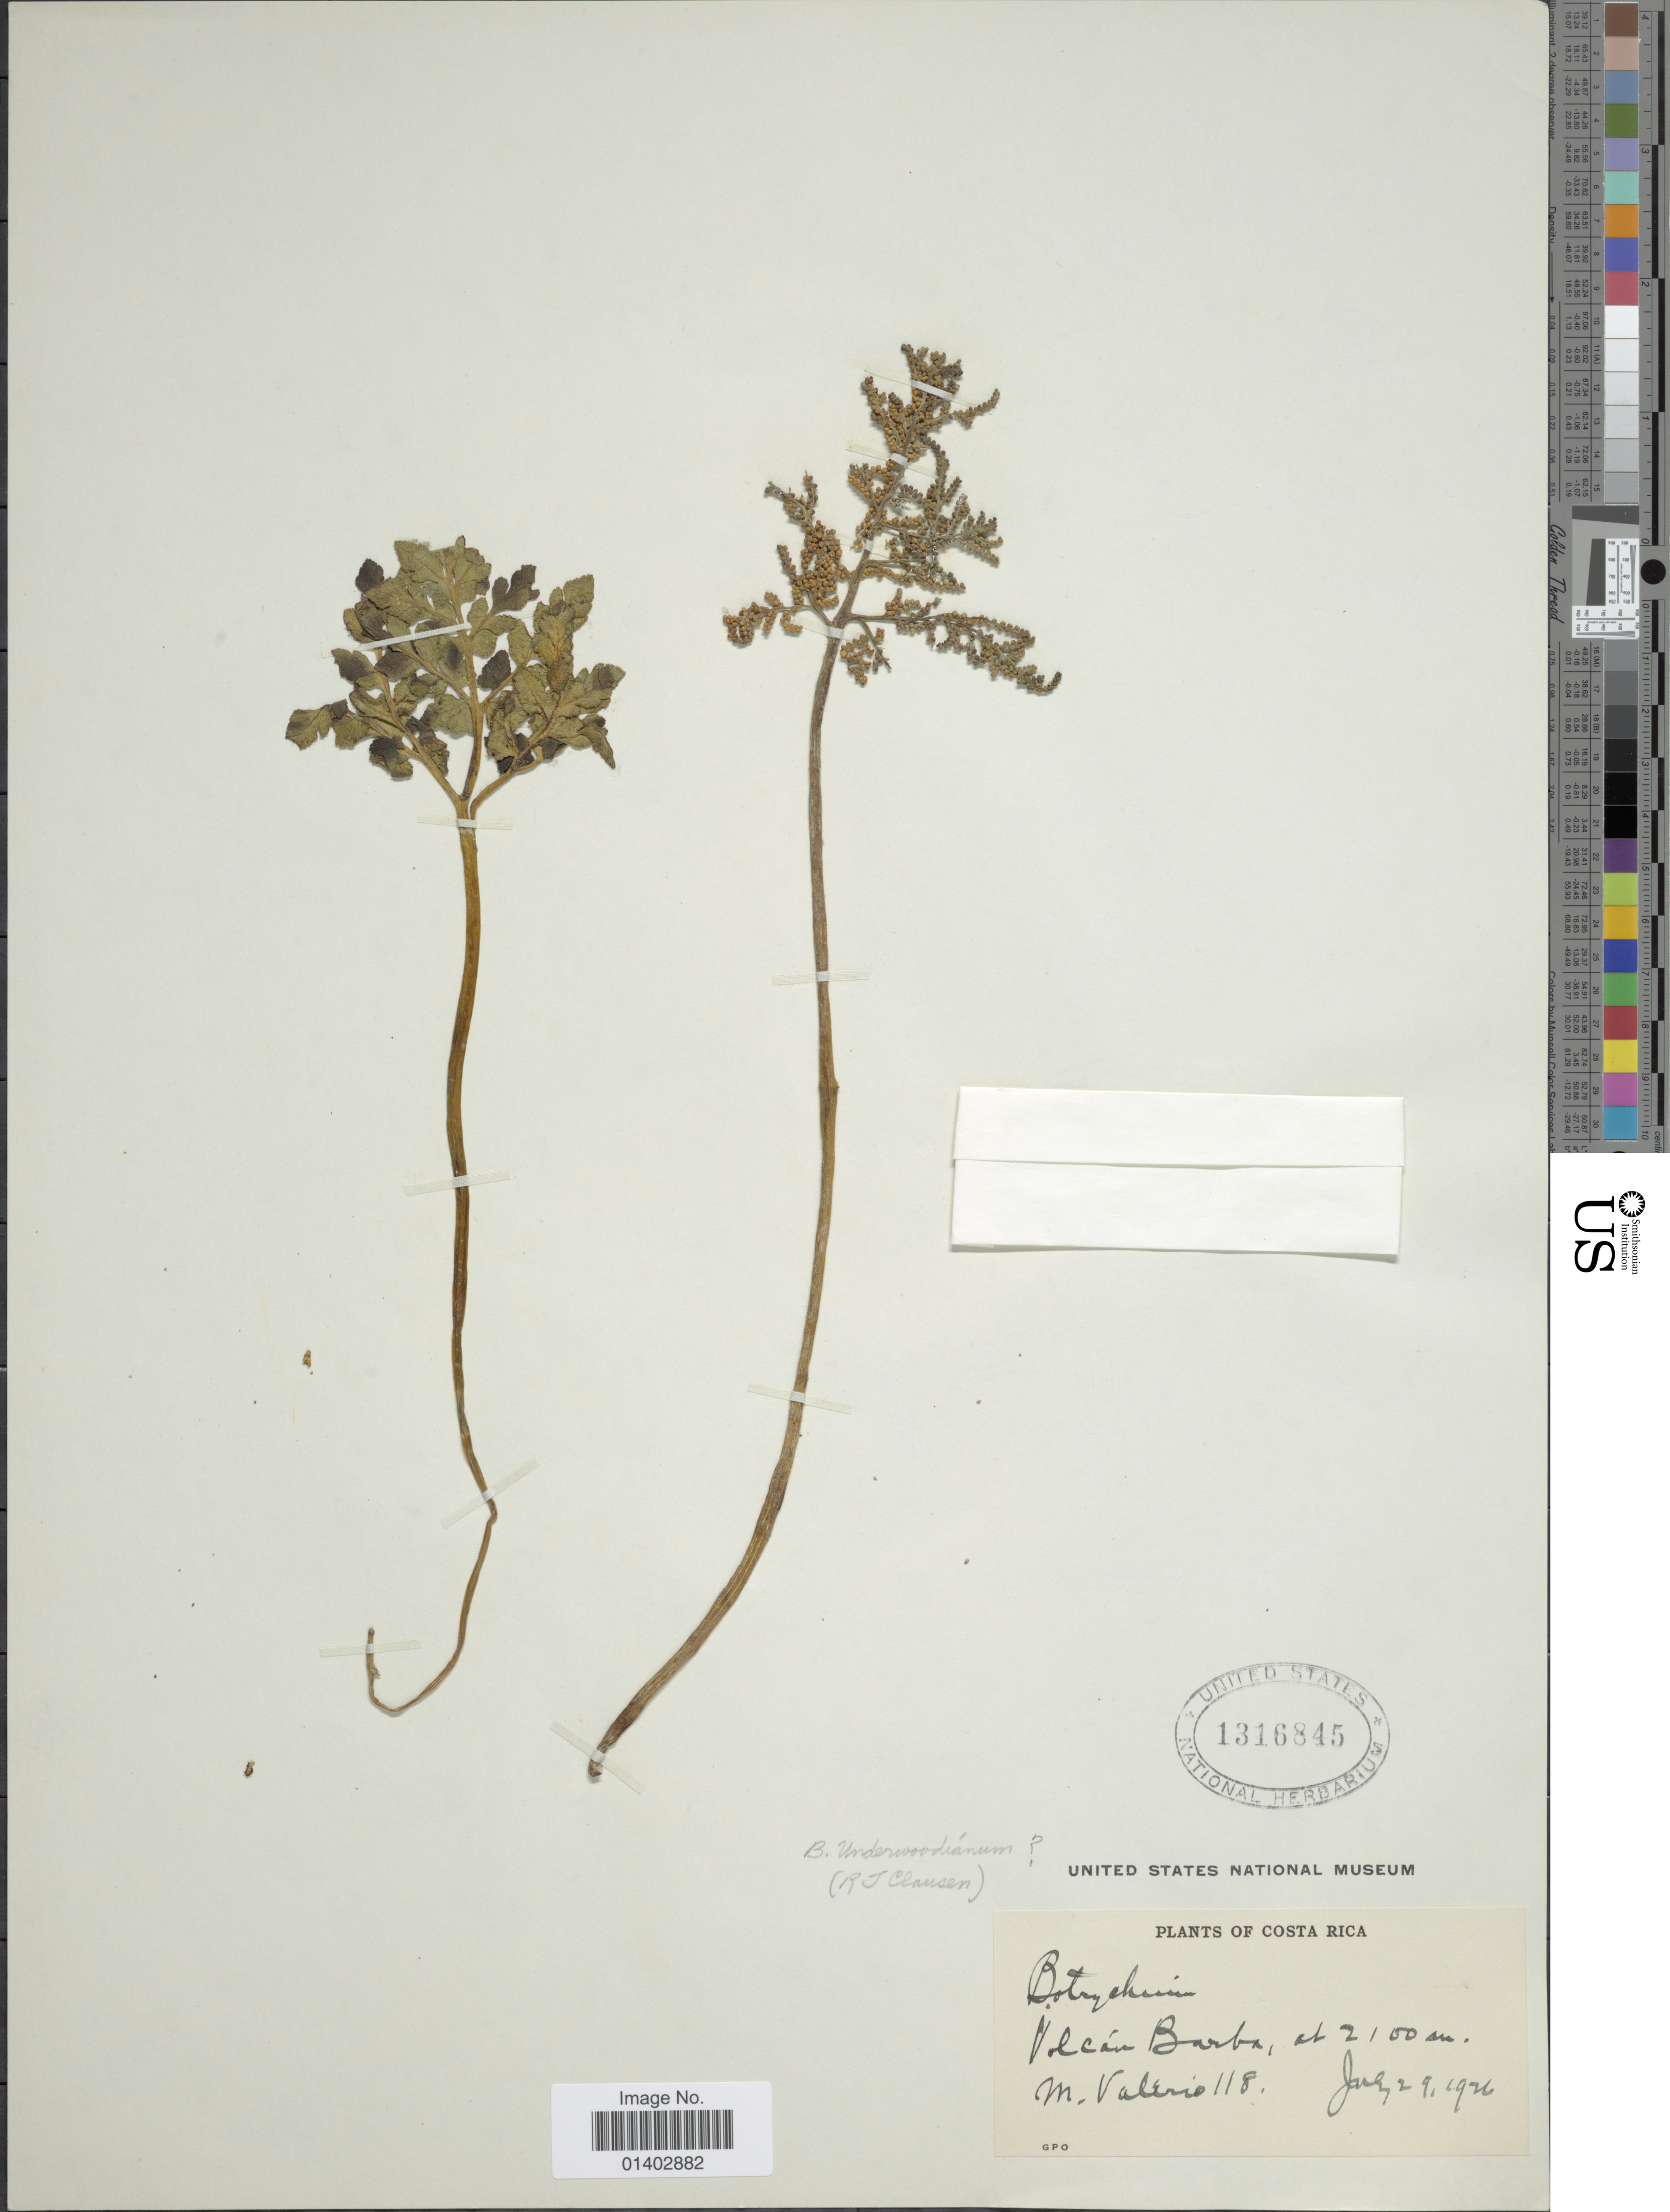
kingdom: Plantae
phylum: Tracheophyta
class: Polypodiopsida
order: Ophioglossales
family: Ophioglossaceae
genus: Botrychium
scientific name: Botrychium underwoodianum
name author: Maxon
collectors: M. Valerio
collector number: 118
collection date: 1926-07-29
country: Costa Rica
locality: Volcán Barba [Barva Volcano]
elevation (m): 2100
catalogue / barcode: US 1316845